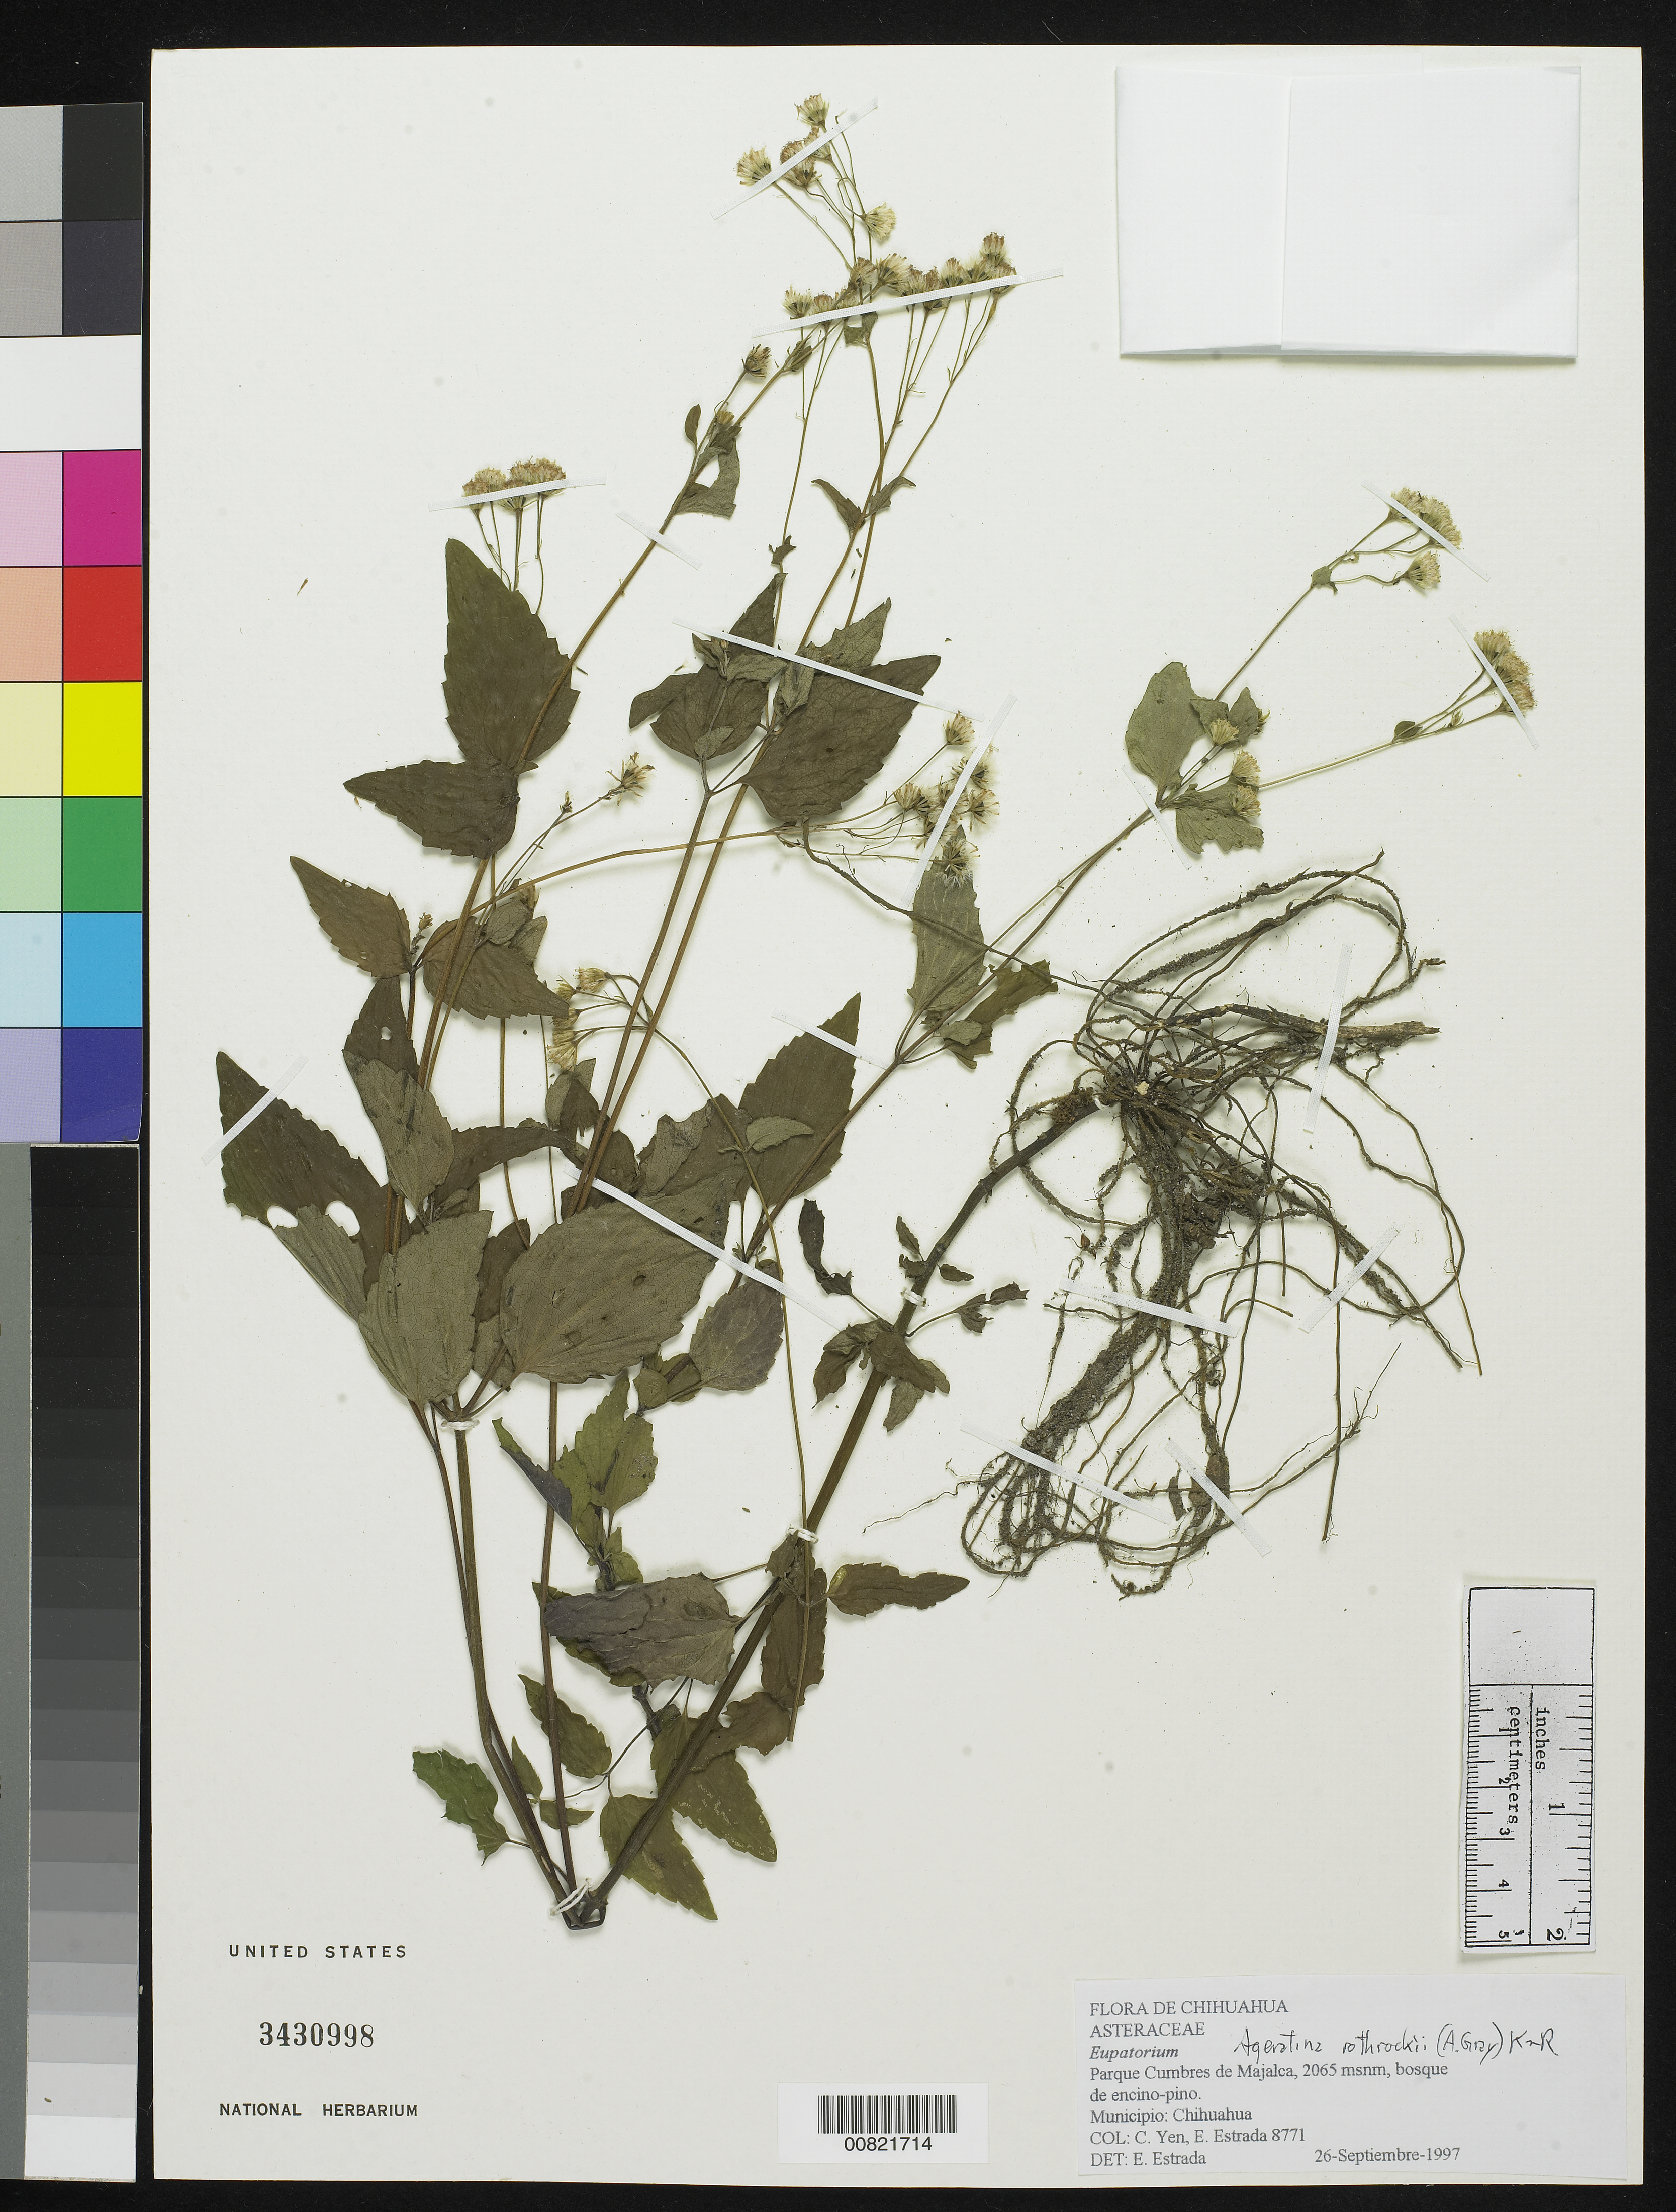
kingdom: Plantae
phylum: Tracheophyta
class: Magnoliopsida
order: Asterales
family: Asteraceae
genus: Ageratina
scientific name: Ageratina rothrockii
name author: (A. Gray) R.M. King & H. Rob.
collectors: Y. C. Yang & E. Estrada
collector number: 8771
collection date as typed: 26 Sep 1997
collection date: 1997-09-26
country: Mexico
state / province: Chihuahua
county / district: Chihuahua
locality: Parque Cumbres de Majalca, Chihuahua.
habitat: Bosque de encino-pino.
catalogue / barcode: US 3430998